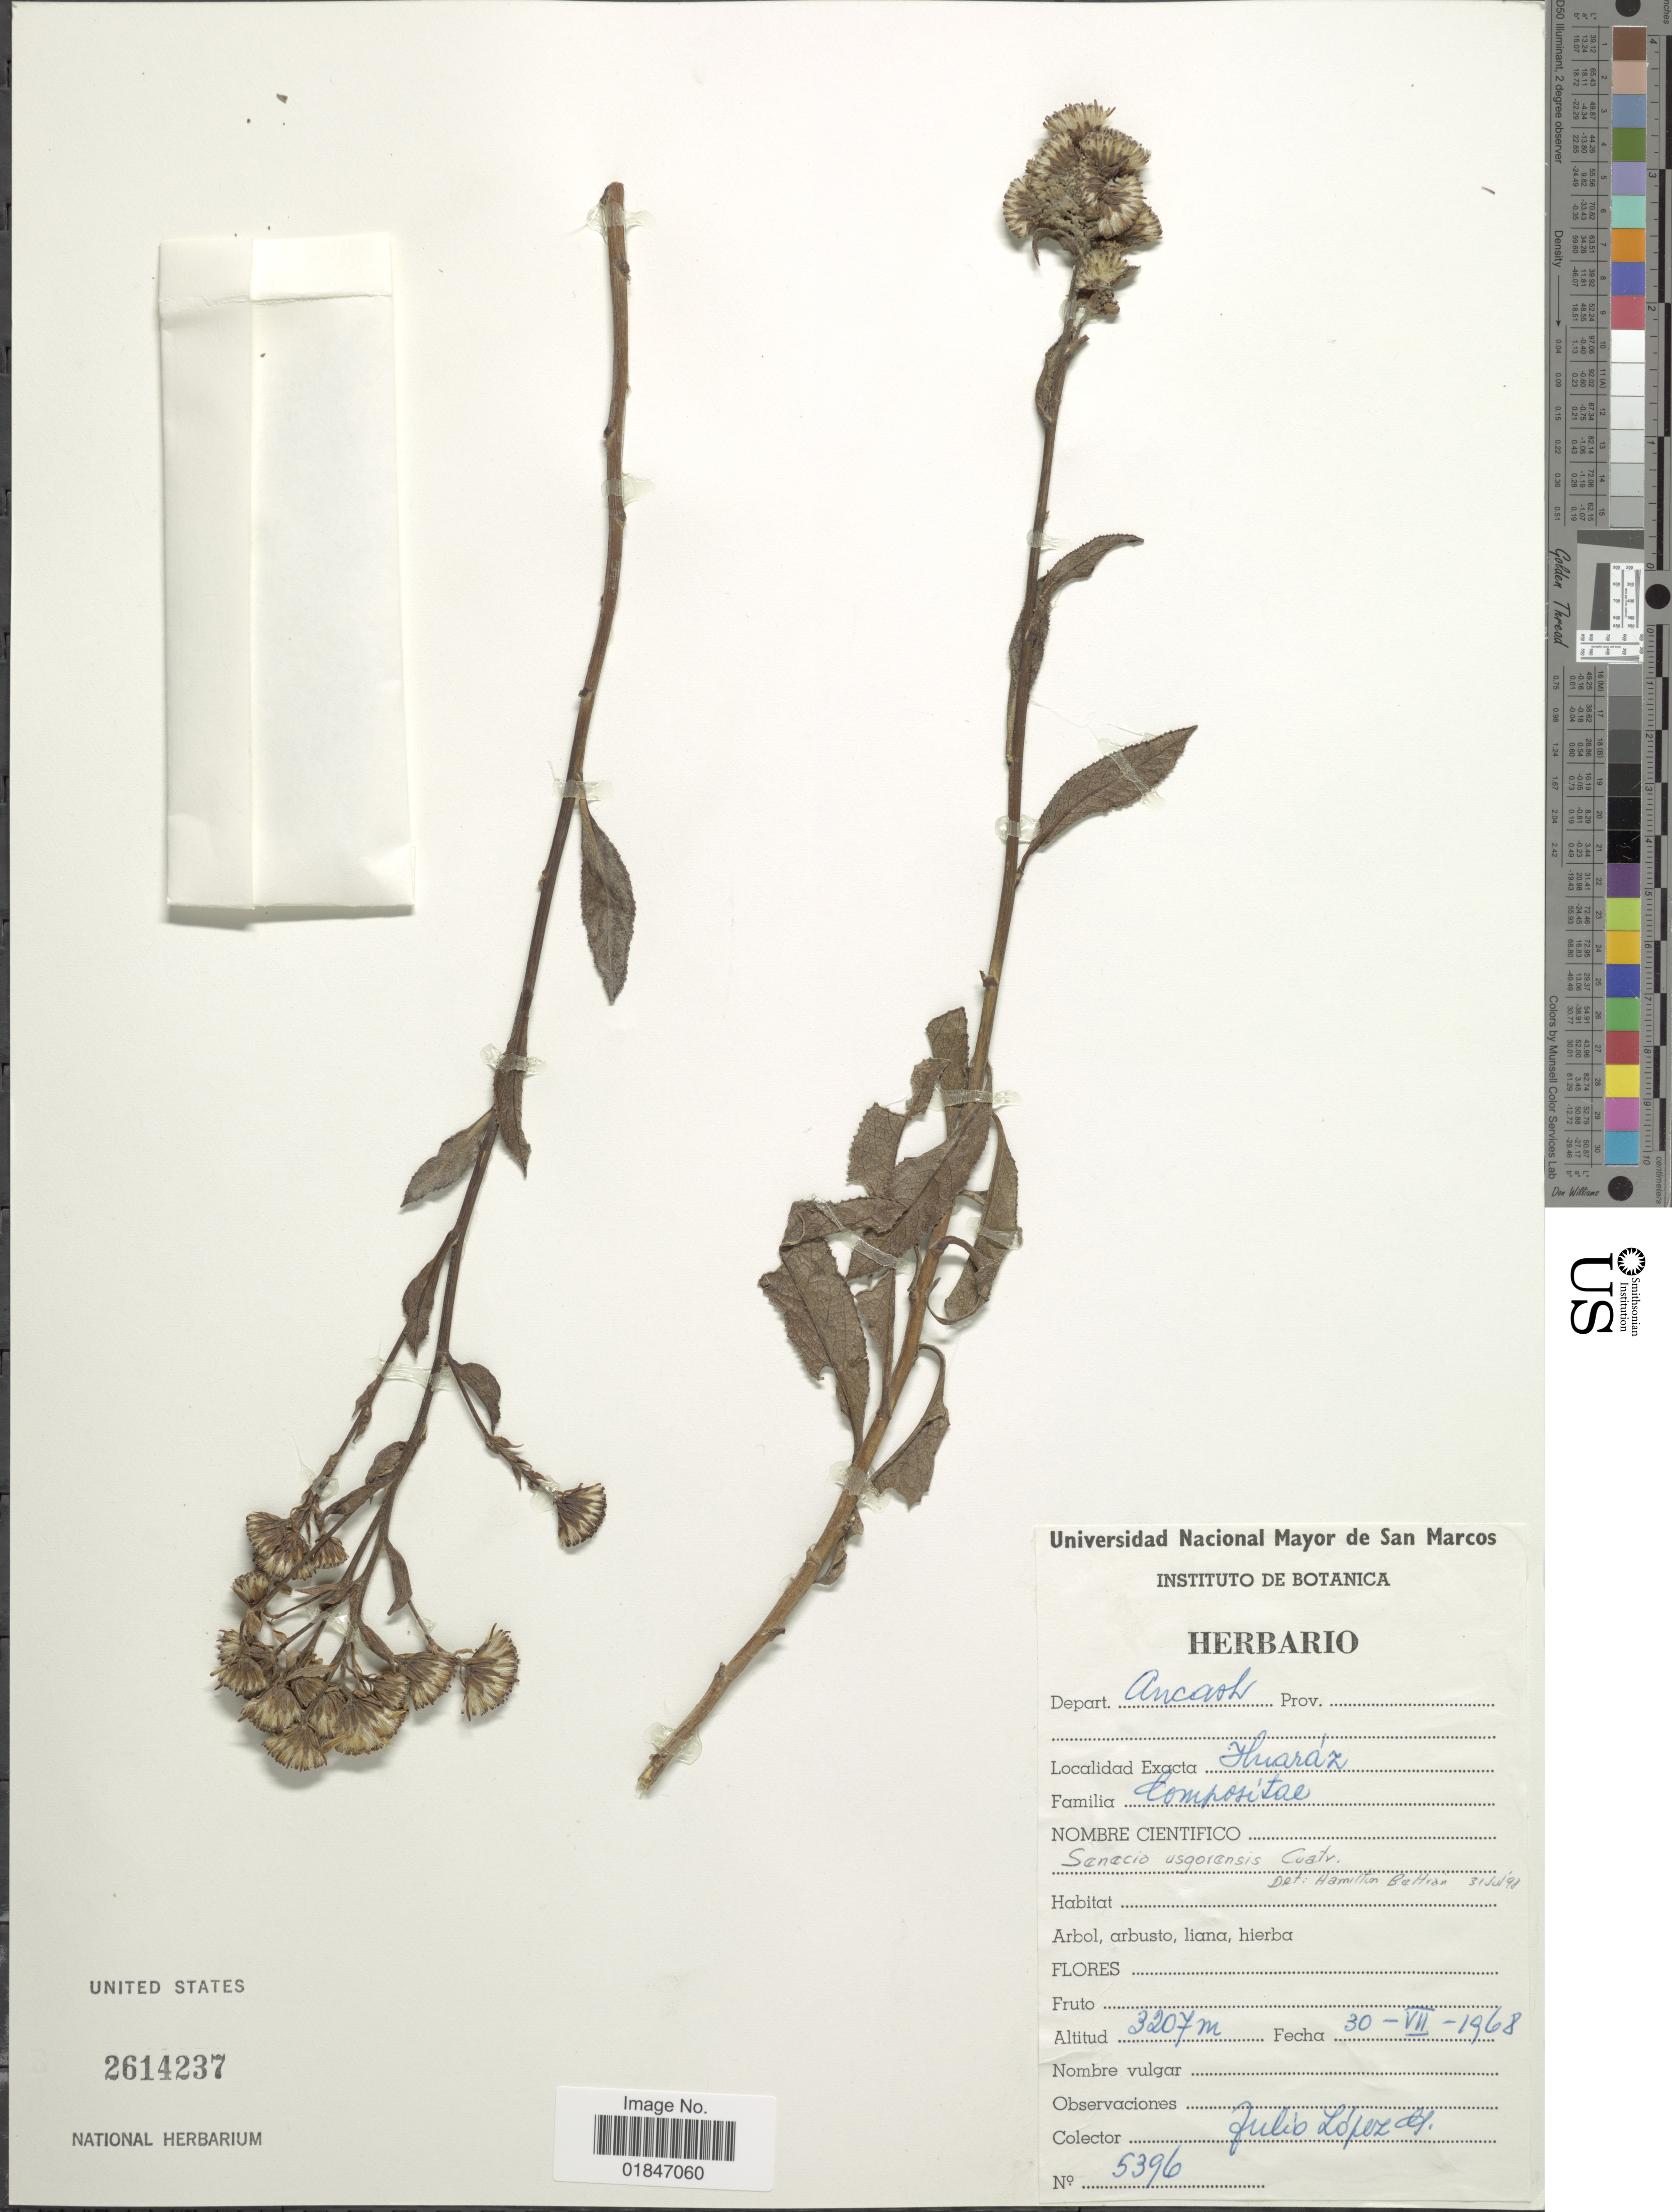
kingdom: Plantae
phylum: Tracheophyta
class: Magnoliopsida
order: Asterales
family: Asteraceae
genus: Dendrophorbium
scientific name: Dendrophorbium usgorense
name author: (Cuatrec.) C. Jeffrey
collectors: J. Lopez M.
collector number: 5396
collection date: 1968-07-30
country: Peru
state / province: Ancash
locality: Depart. Ancash, Huaraz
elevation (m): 3207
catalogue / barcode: US 2614237